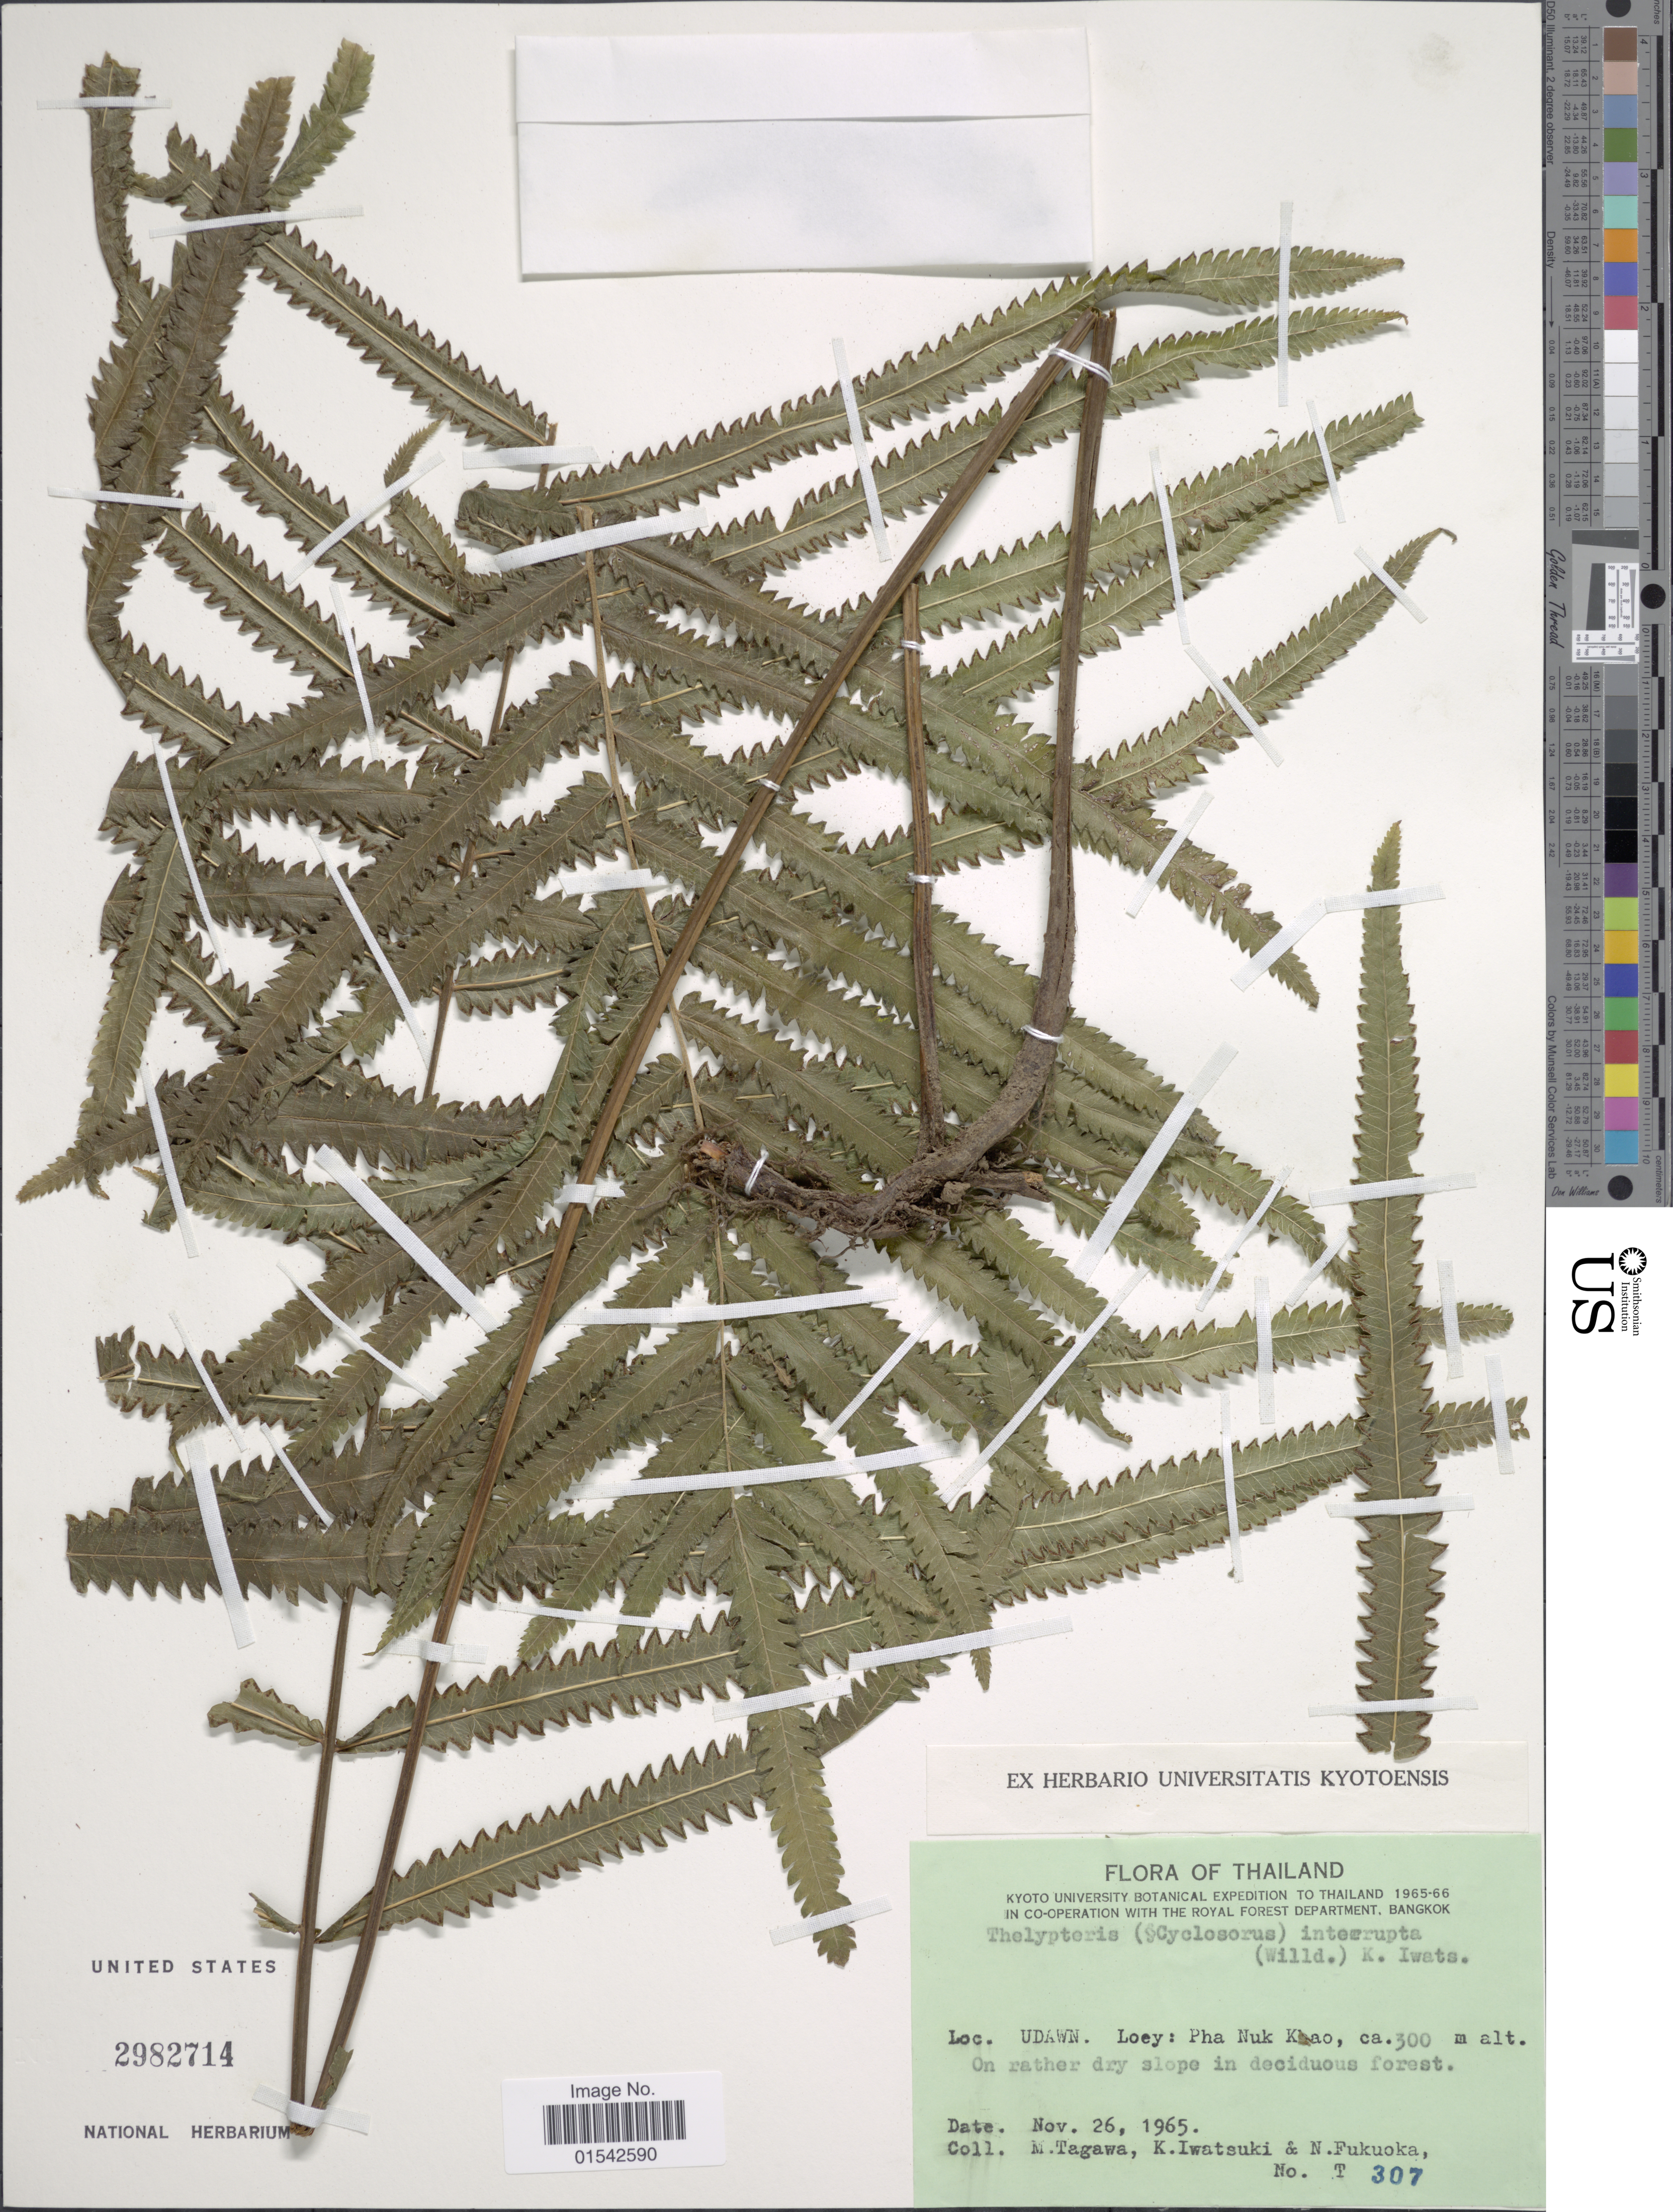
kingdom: Plantae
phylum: Tracheophyta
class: Polypodiopsida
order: Polypodiales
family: Thelypteridaceae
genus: Cyclosorus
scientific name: Cyclosorus interruptus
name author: (Willd.) H. Itô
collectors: M. Tagawa, K. Iwatsuki & N. Fukuoka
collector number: T307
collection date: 1965-11-26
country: Thailand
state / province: Loei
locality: Udawn, Pha Nuk Khao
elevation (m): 300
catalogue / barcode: US 2982714